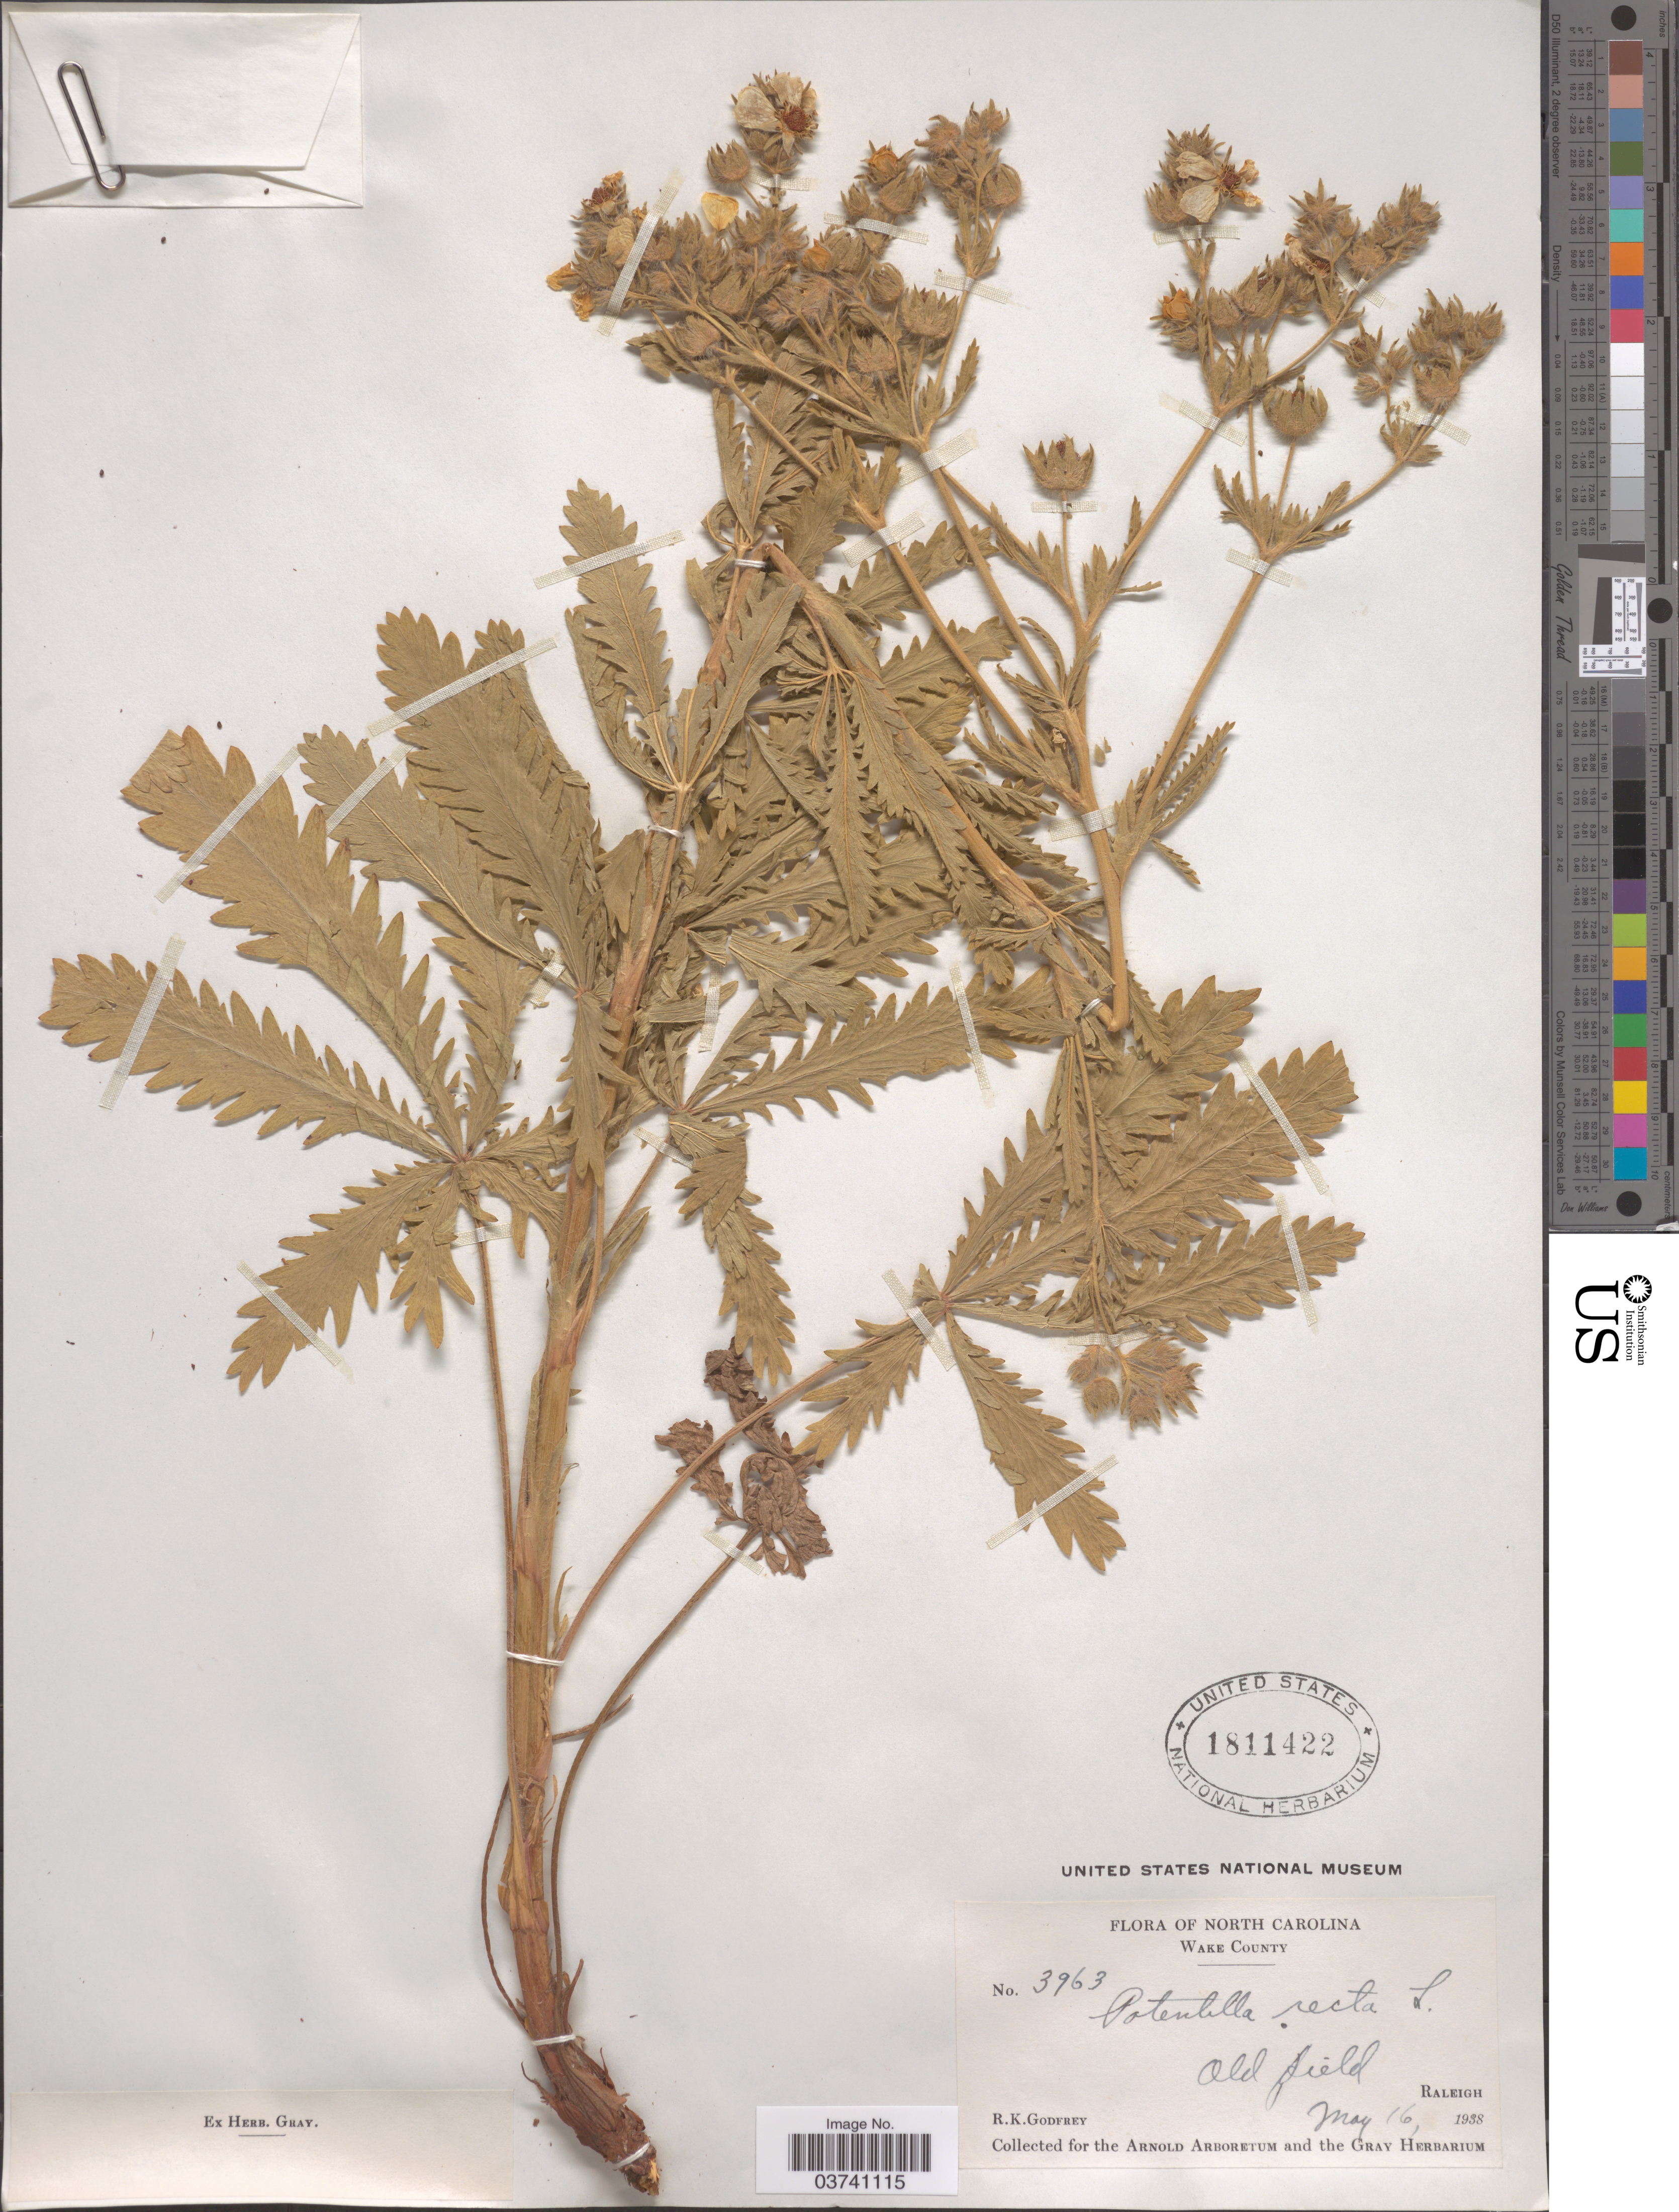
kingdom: Plantae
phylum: Tracheophyta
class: Magnoliopsida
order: Rosales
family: Rosaceae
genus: Potentilla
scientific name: Potentilla recta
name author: L.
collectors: R. K. Godfrey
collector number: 3963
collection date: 1938-05-16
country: United States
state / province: North Carolina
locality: Wake County. Old field Raleigh.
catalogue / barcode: US 1811422